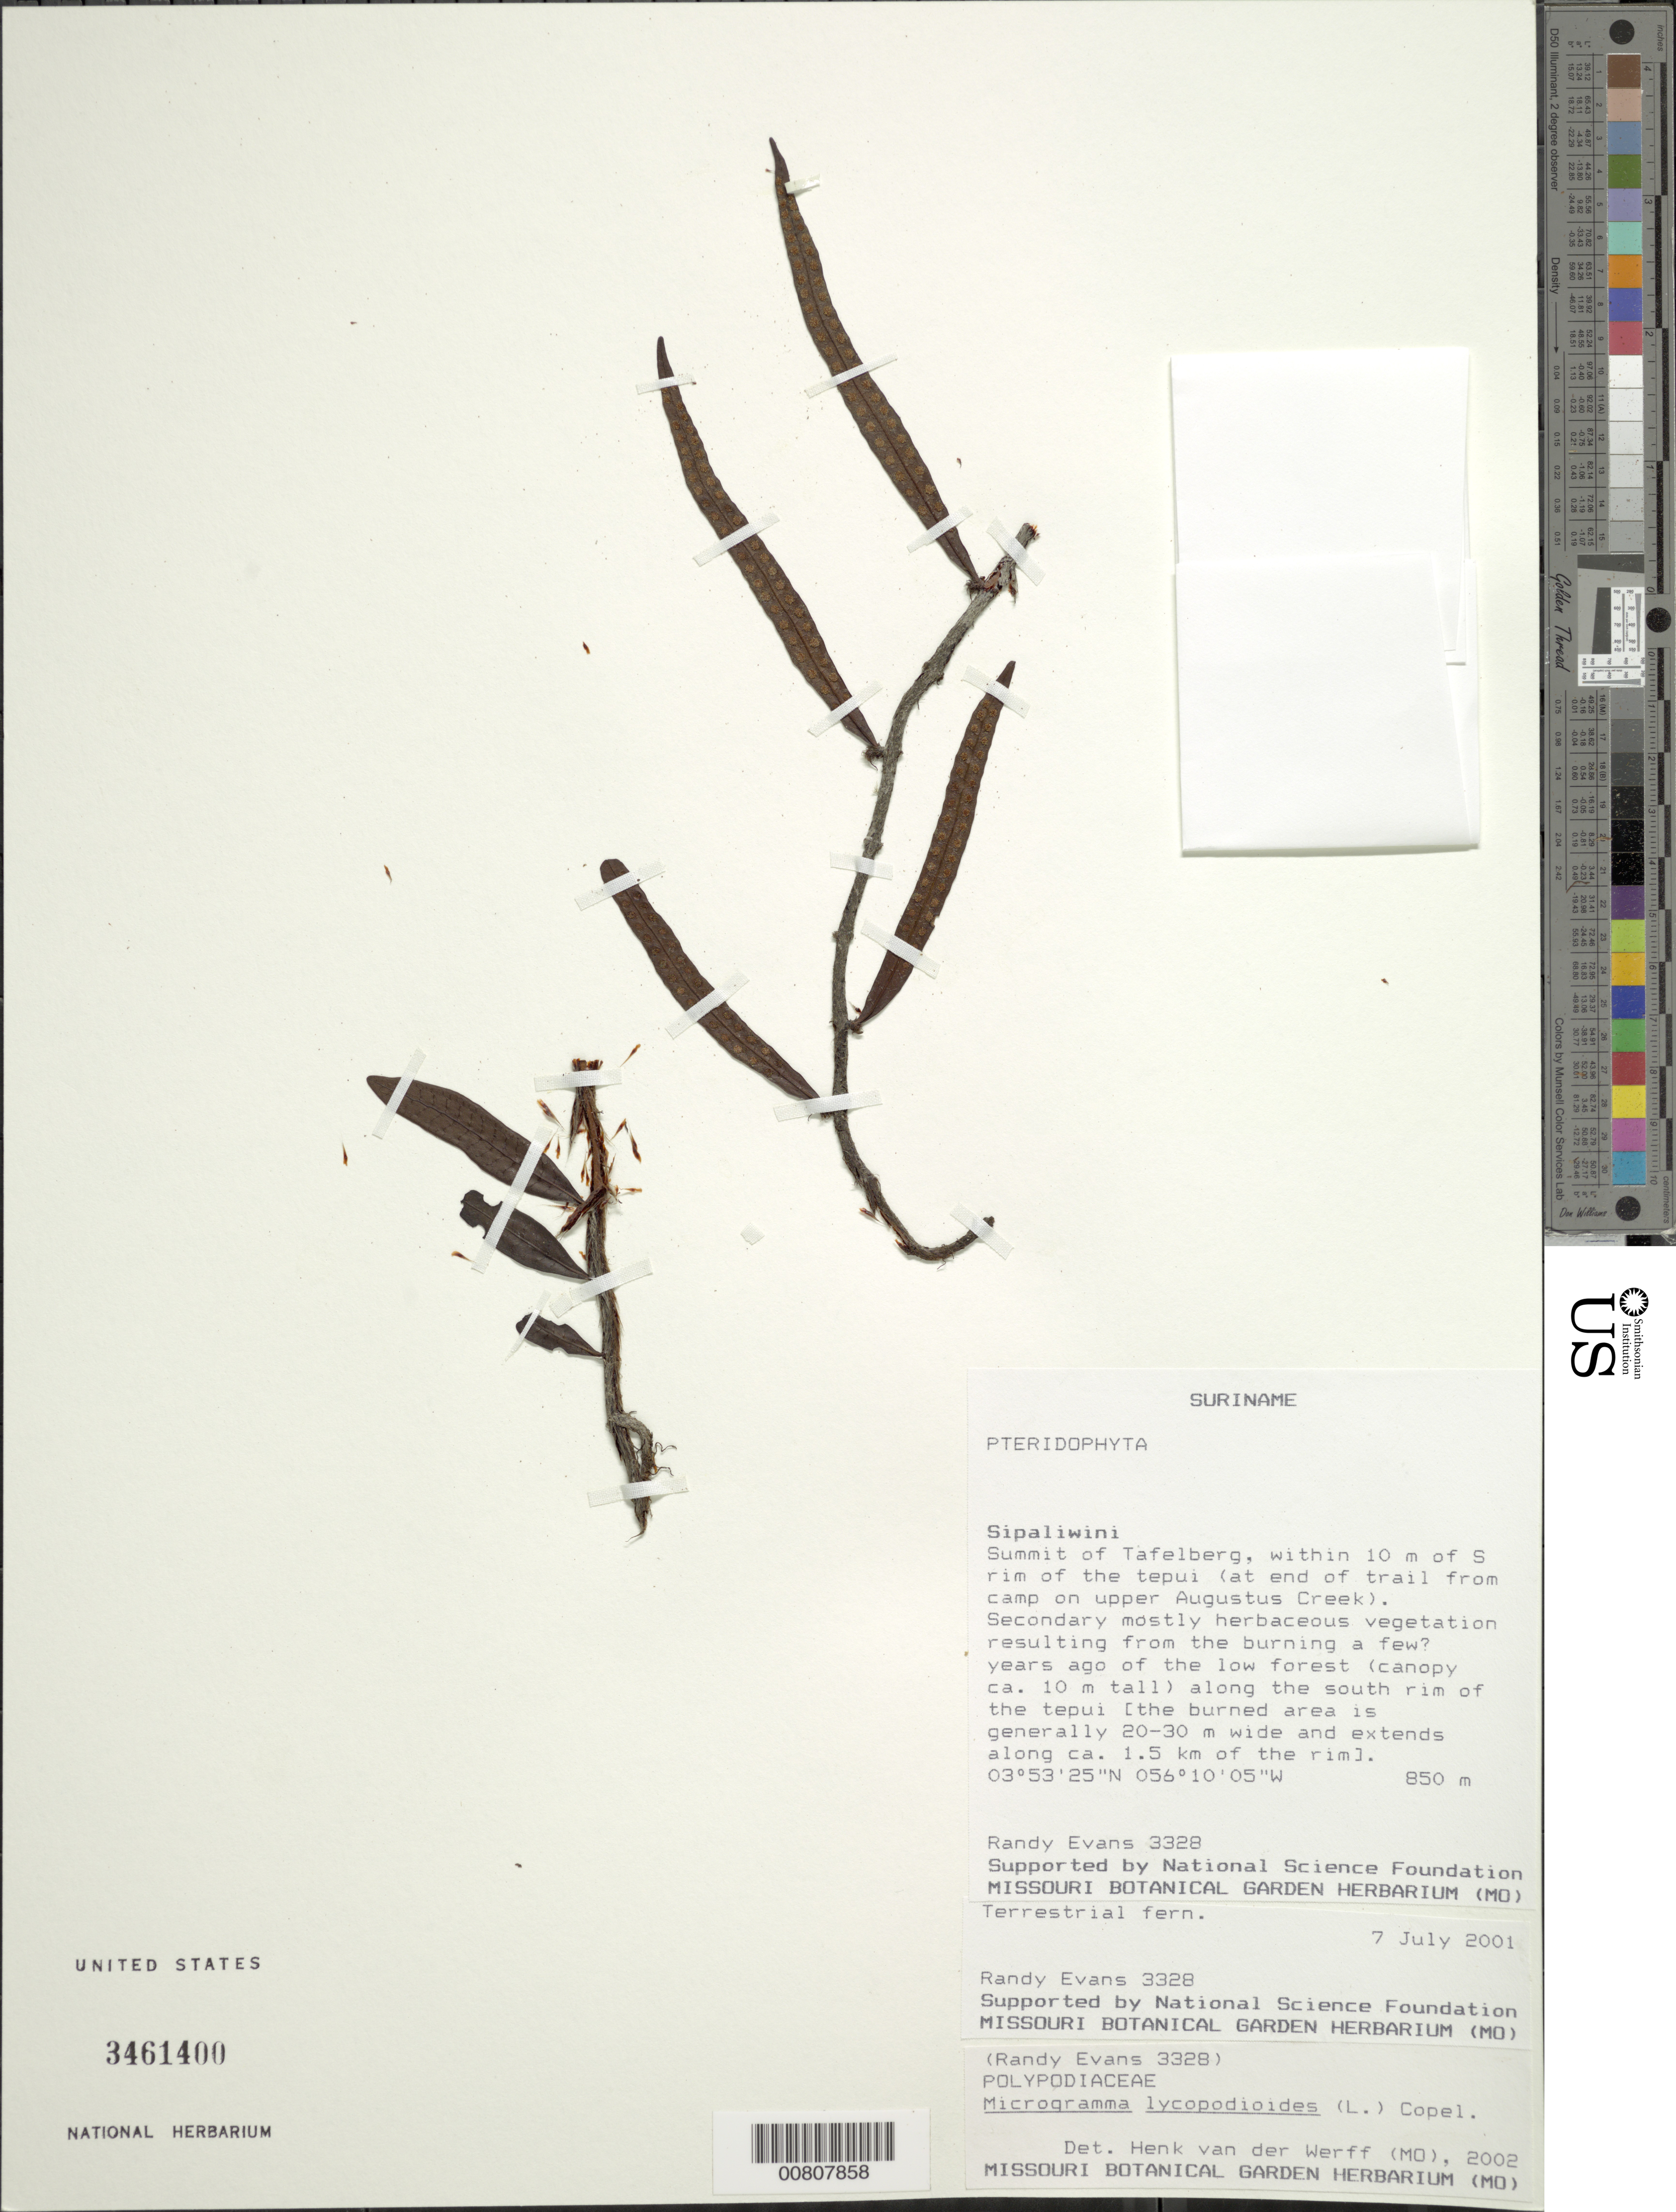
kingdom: Plantae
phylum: Tracheophyta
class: Polypodiopsida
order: Polypodiales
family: Polypodiaceae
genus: Microgramma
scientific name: Microgramma lycopodioides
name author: (L.) Copel.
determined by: van der Werff, H., (MO), Missouri Botanical Garden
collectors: R. Evans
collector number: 3328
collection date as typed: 7-Jul-01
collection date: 2001-07-07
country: Suriname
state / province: Sipaliwini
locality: Tafelberg (Table Mountain), summit, within 10 m of S rim of the tepuí (at end of trail from camp on upper Augustus Creek)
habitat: Secondary mostly herbaceous vegetation resulting from the burning a few years ago of the low forest (canopy ca. 10m tall) along south rim of tepui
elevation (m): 850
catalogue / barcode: US 3461400